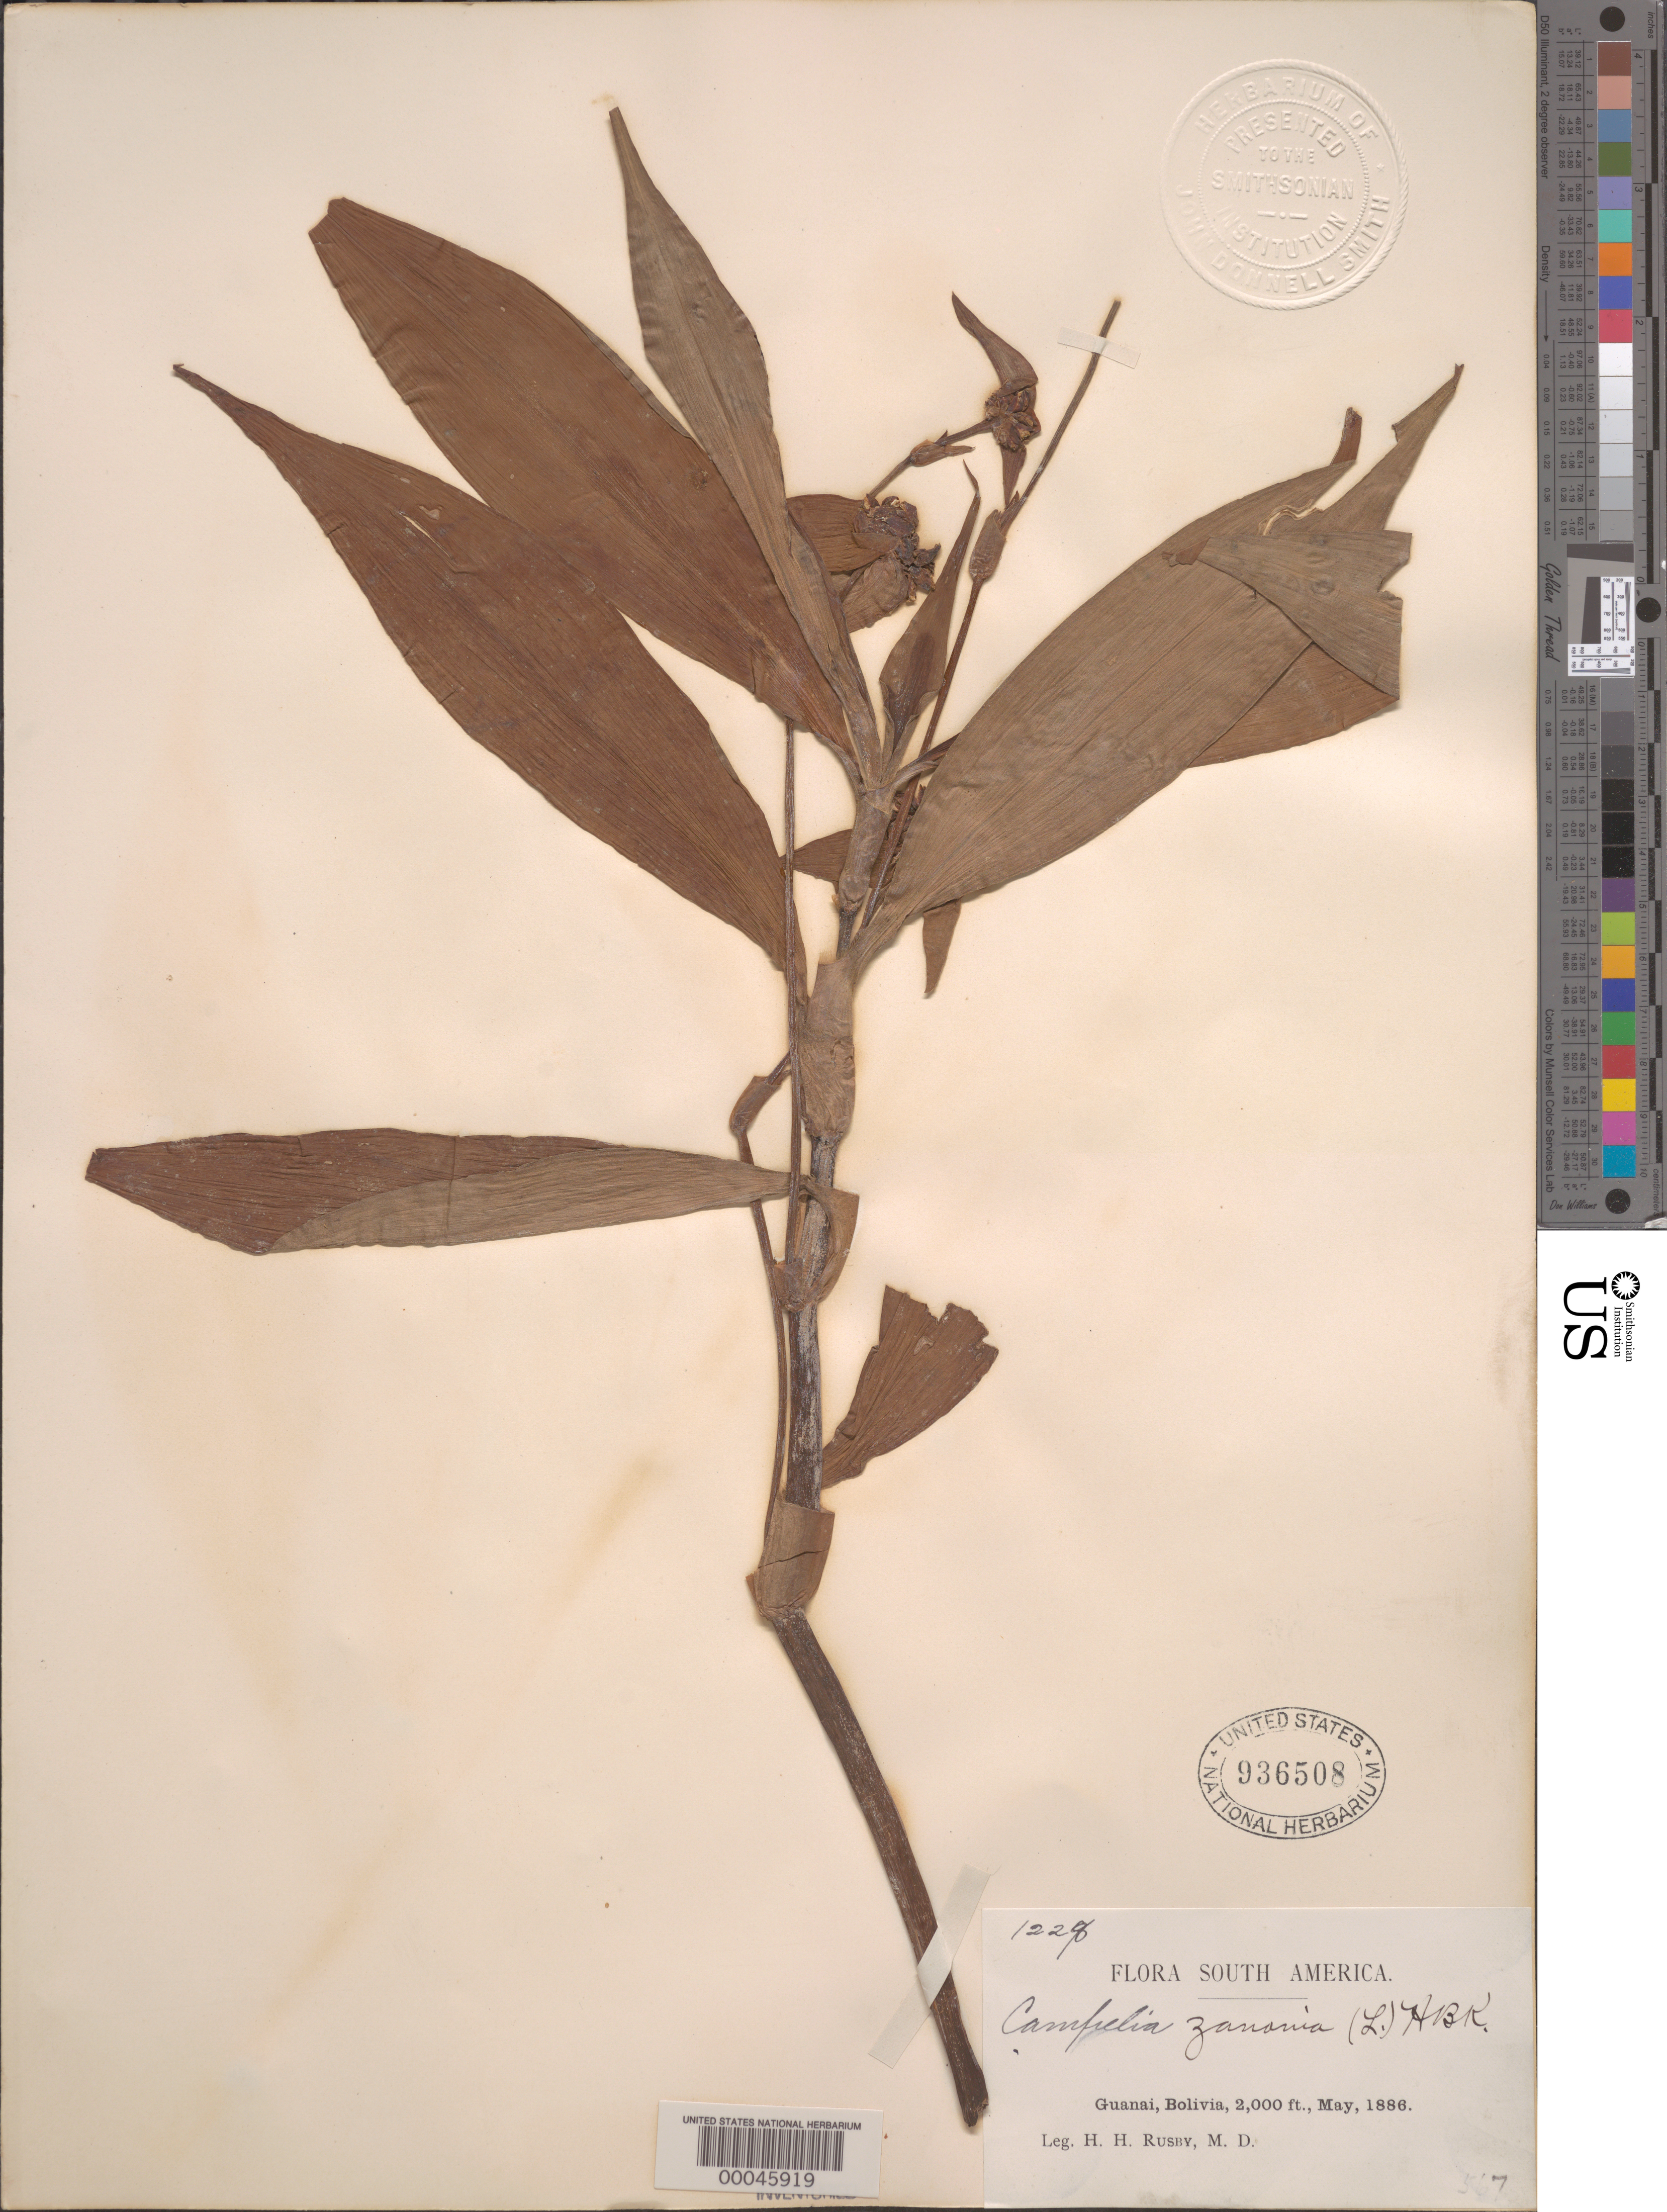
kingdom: Plantae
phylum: Tracheophyta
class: Liliopsida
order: Commelinales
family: Commelinaceae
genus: Tradescantia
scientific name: Tradescantia zanonia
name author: (L.) Sw.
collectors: H. H. Rusby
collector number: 1228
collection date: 1886-05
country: Bolivia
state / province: La Páz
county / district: Larecaja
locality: Guanay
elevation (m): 610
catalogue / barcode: US 936508